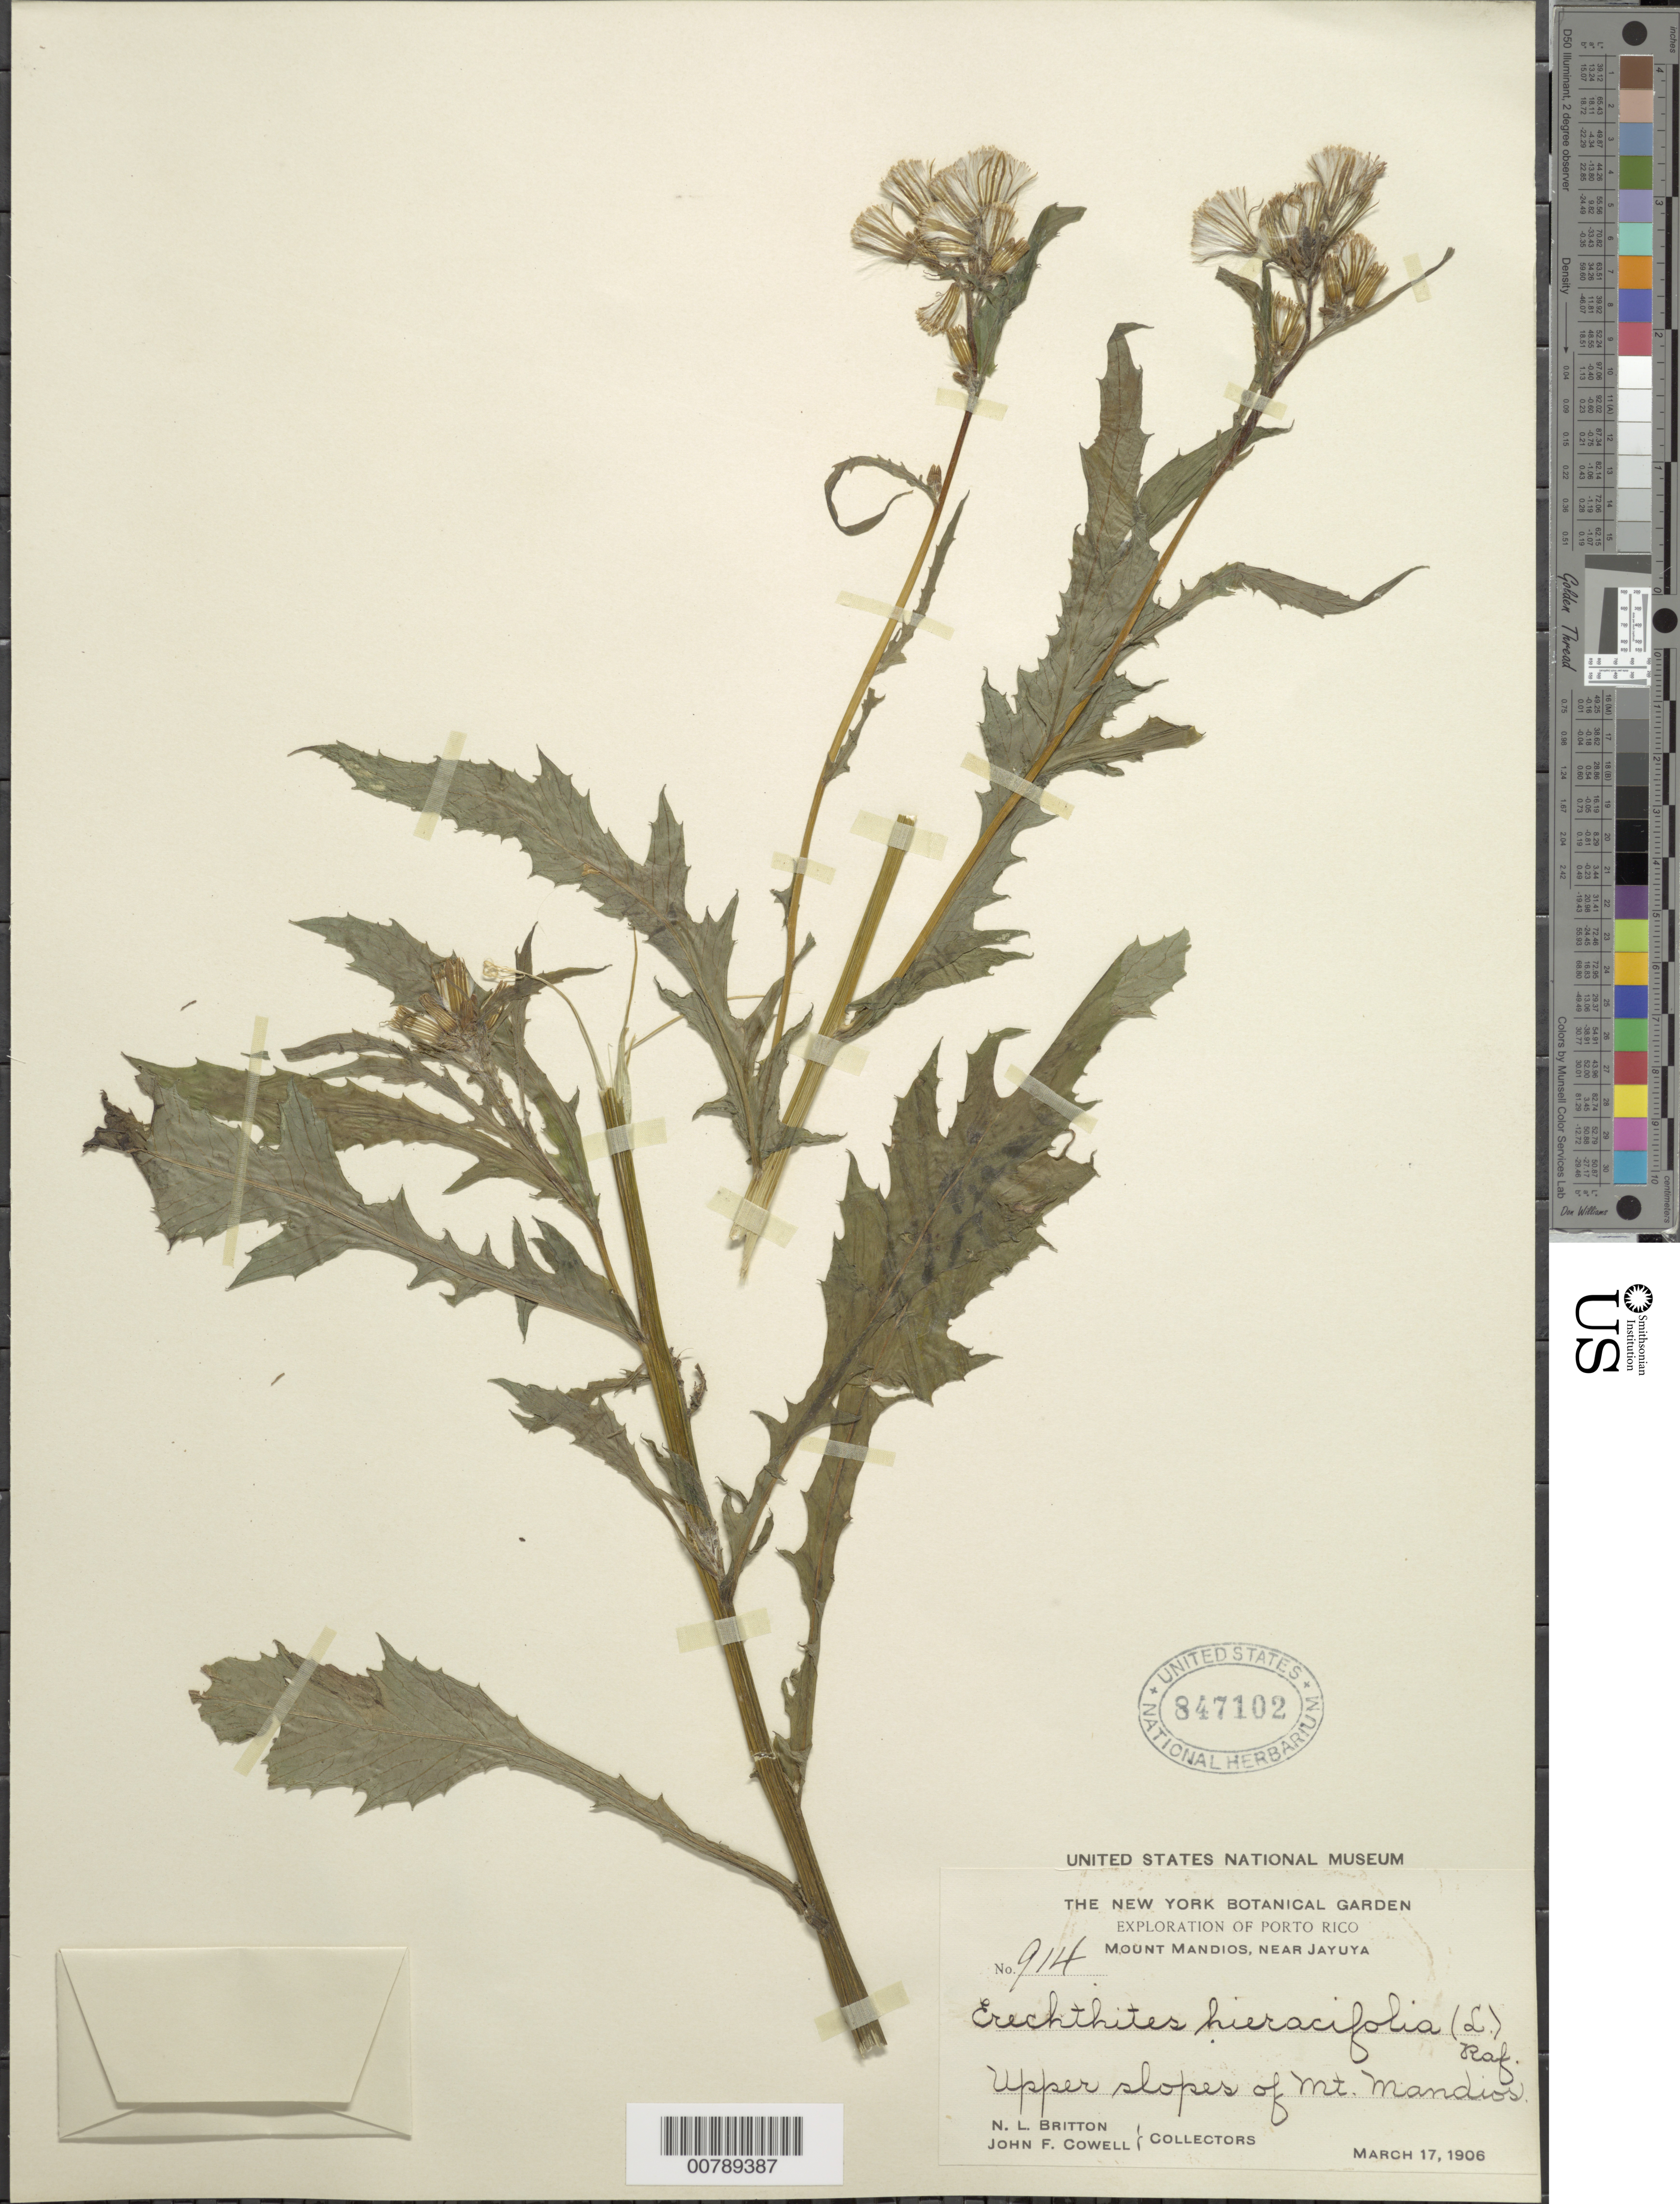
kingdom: Plantae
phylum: Tracheophyta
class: Magnoliopsida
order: Asterales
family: Asteraceae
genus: Erechtites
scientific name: Erechtites hieraciifolius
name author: (L.) Raf. ex DC.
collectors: N. Britton & J. F. Cowell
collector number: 914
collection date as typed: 17 Mar 1906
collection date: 1906-03-17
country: Puerto Rico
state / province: Jayuya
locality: Mount Mandios, upper slopes. Near Jayuya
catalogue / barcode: US 847102